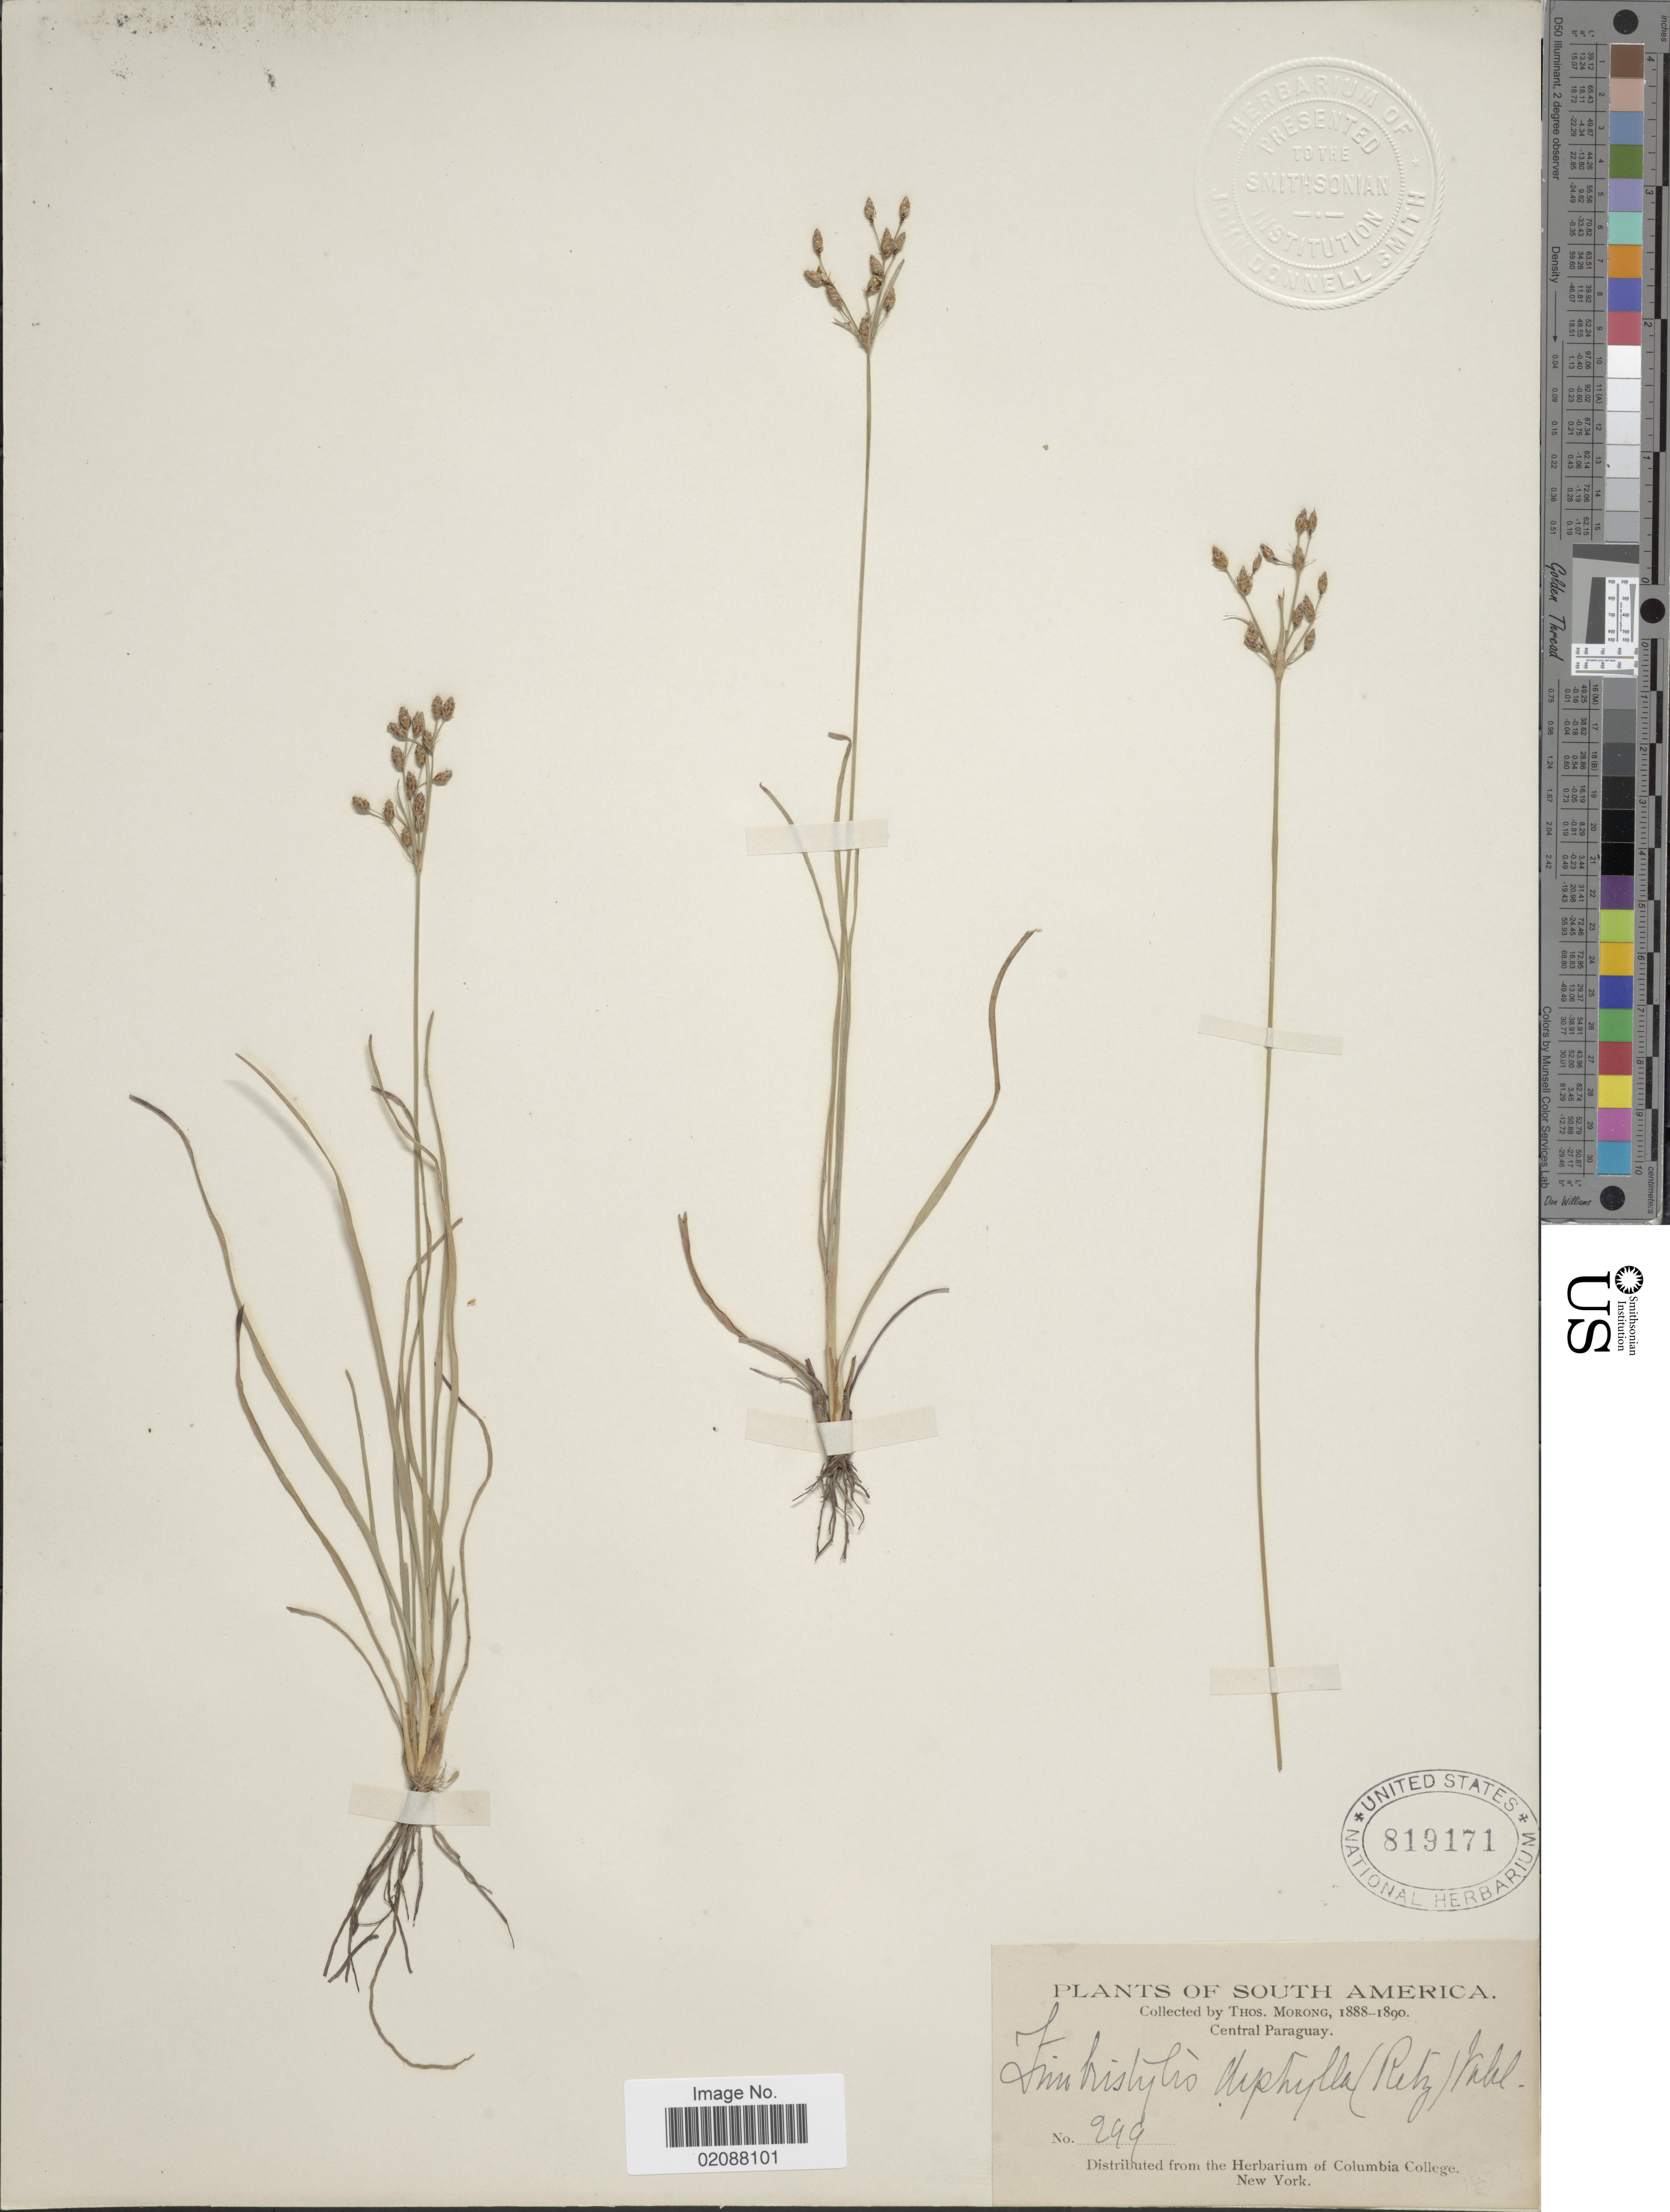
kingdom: Plantae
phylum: Tracheophyta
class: Liliopsida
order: Poales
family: Cyperaceae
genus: Fimbristylis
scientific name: Fimbristylis annua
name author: (All.) Roem. & Schult.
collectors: T. Morong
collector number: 299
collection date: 1888/1890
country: Paraguay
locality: Central Paraguay, South America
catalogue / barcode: US 819171